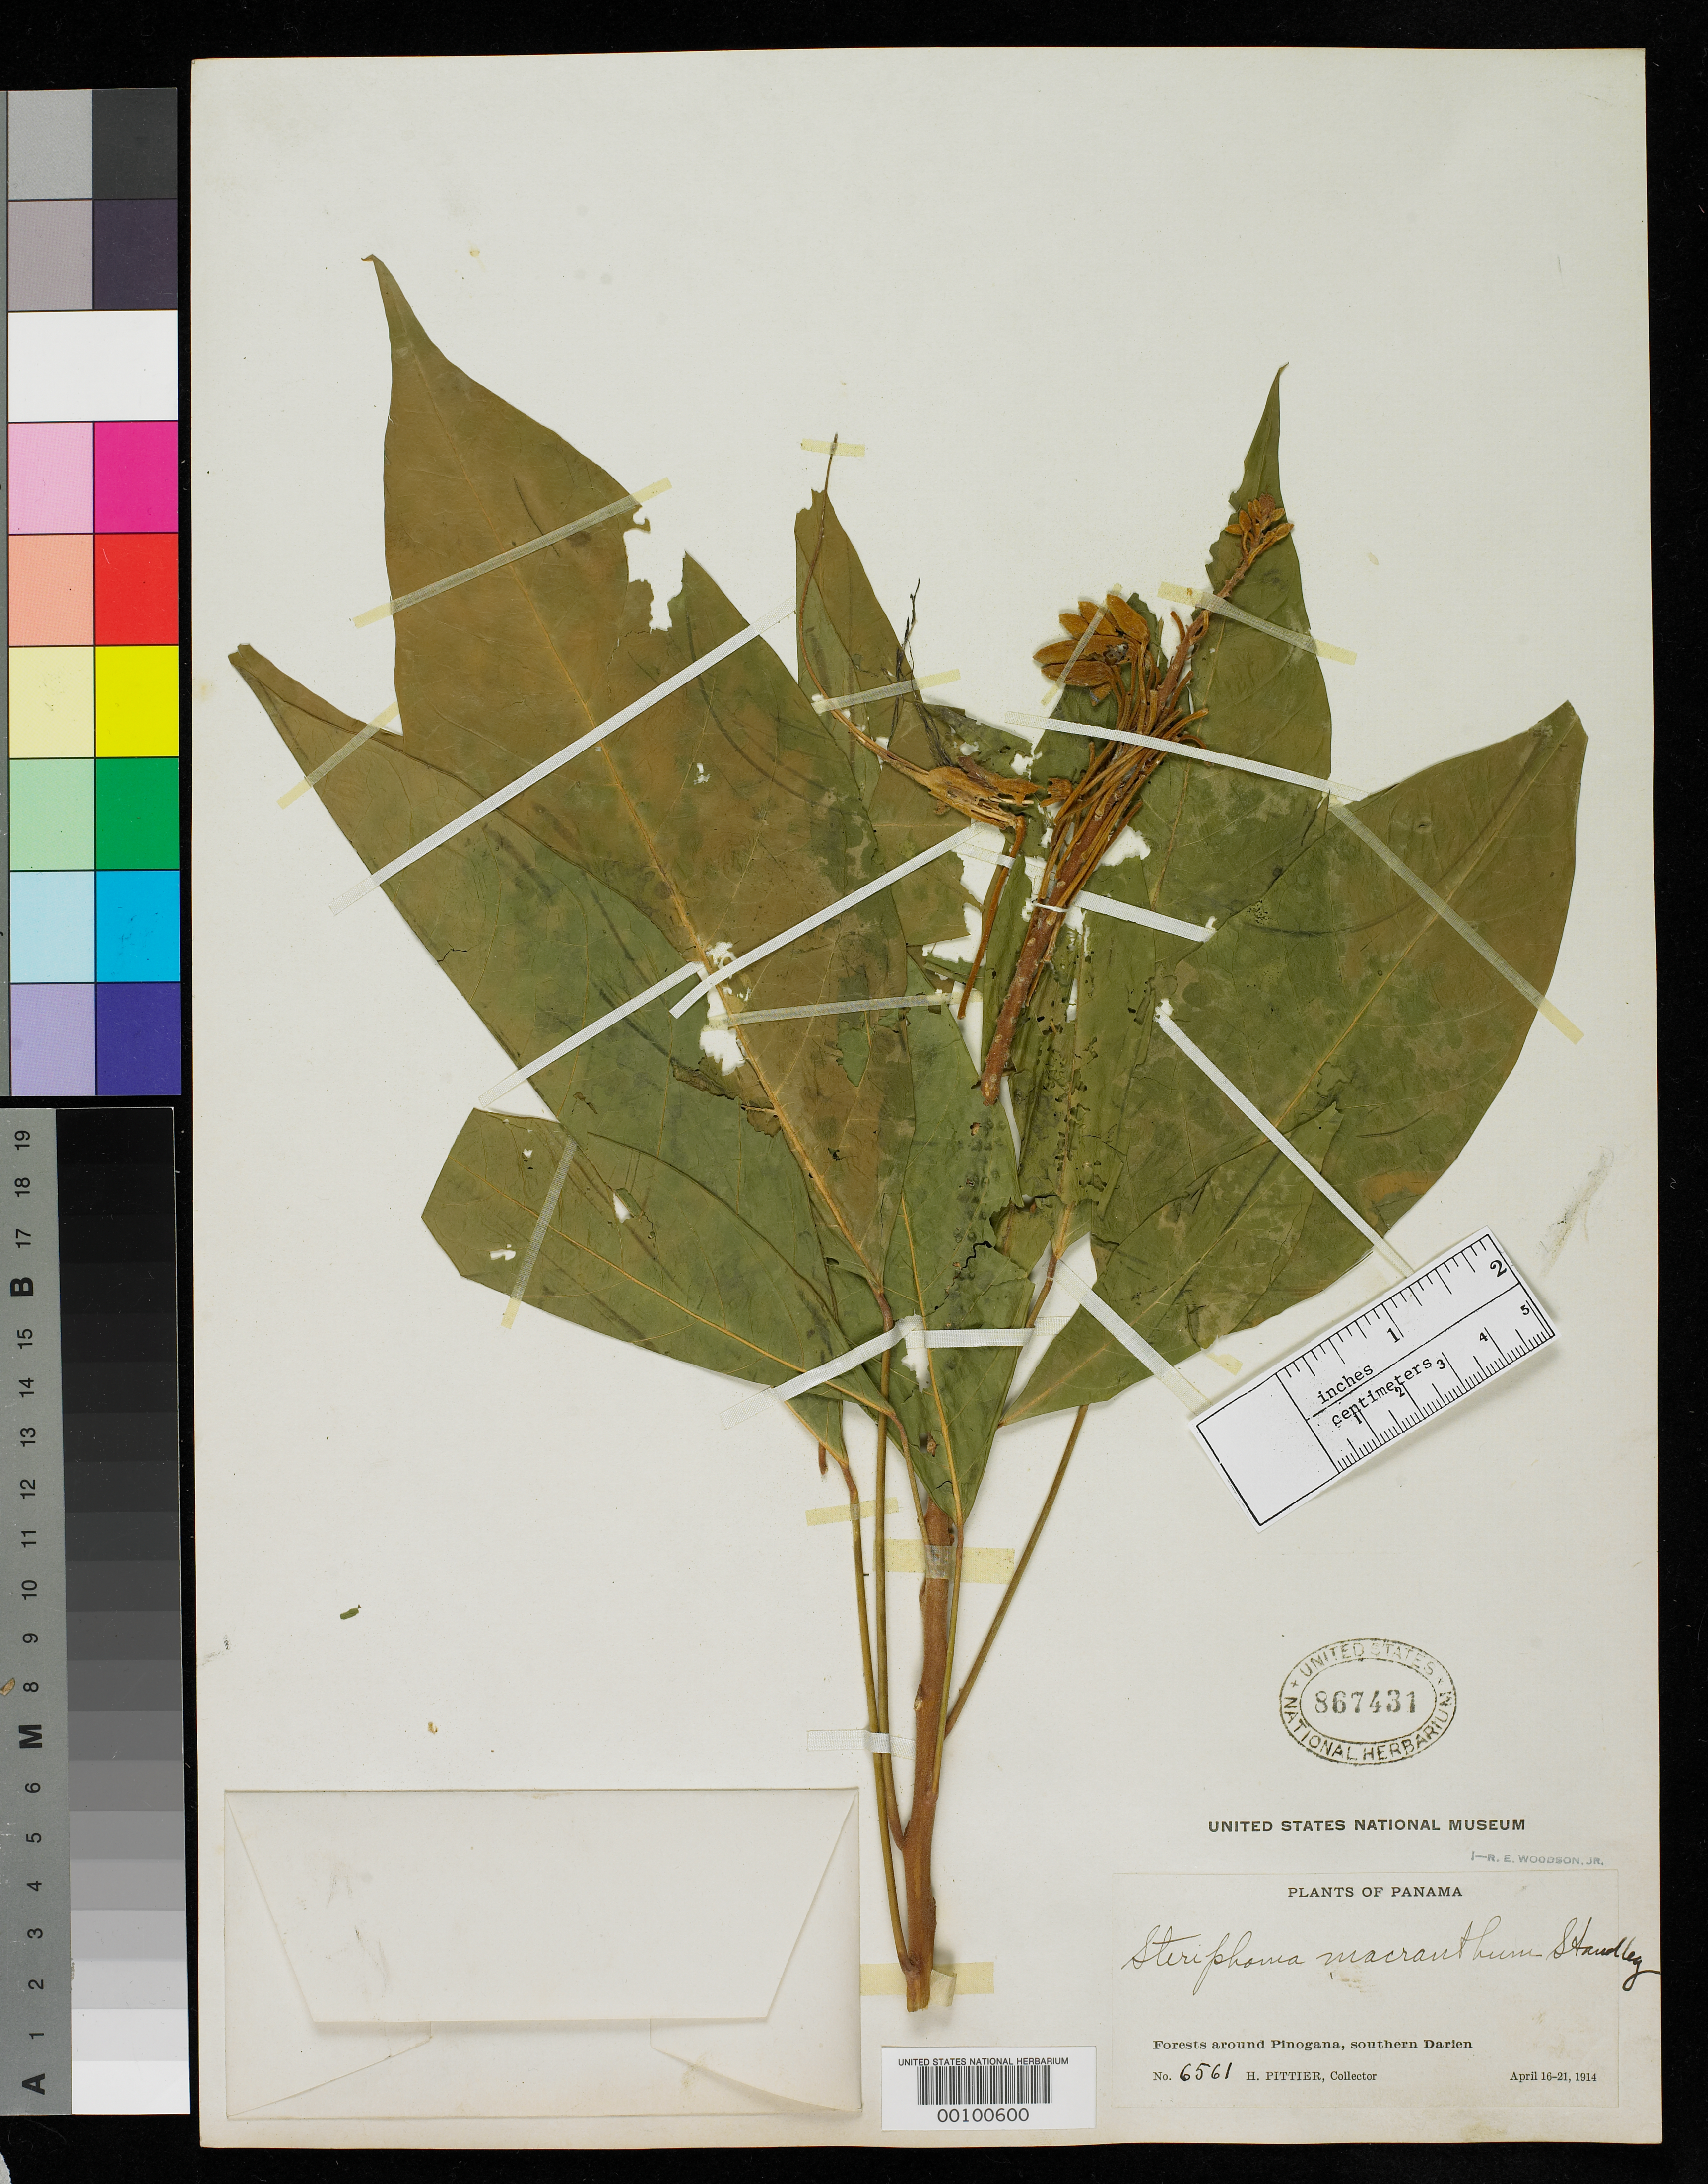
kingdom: Plantae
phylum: Tracheophyta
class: Magnoliopsida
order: Brassicales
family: Capparaceae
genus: Steriphoma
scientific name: Steriphoma macrantha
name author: Standl.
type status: Isotype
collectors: H. F. Pittier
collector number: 6561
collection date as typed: Apr 1914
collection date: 1914-04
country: Panama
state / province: Darién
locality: Around Pinogana.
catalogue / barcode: US 867431